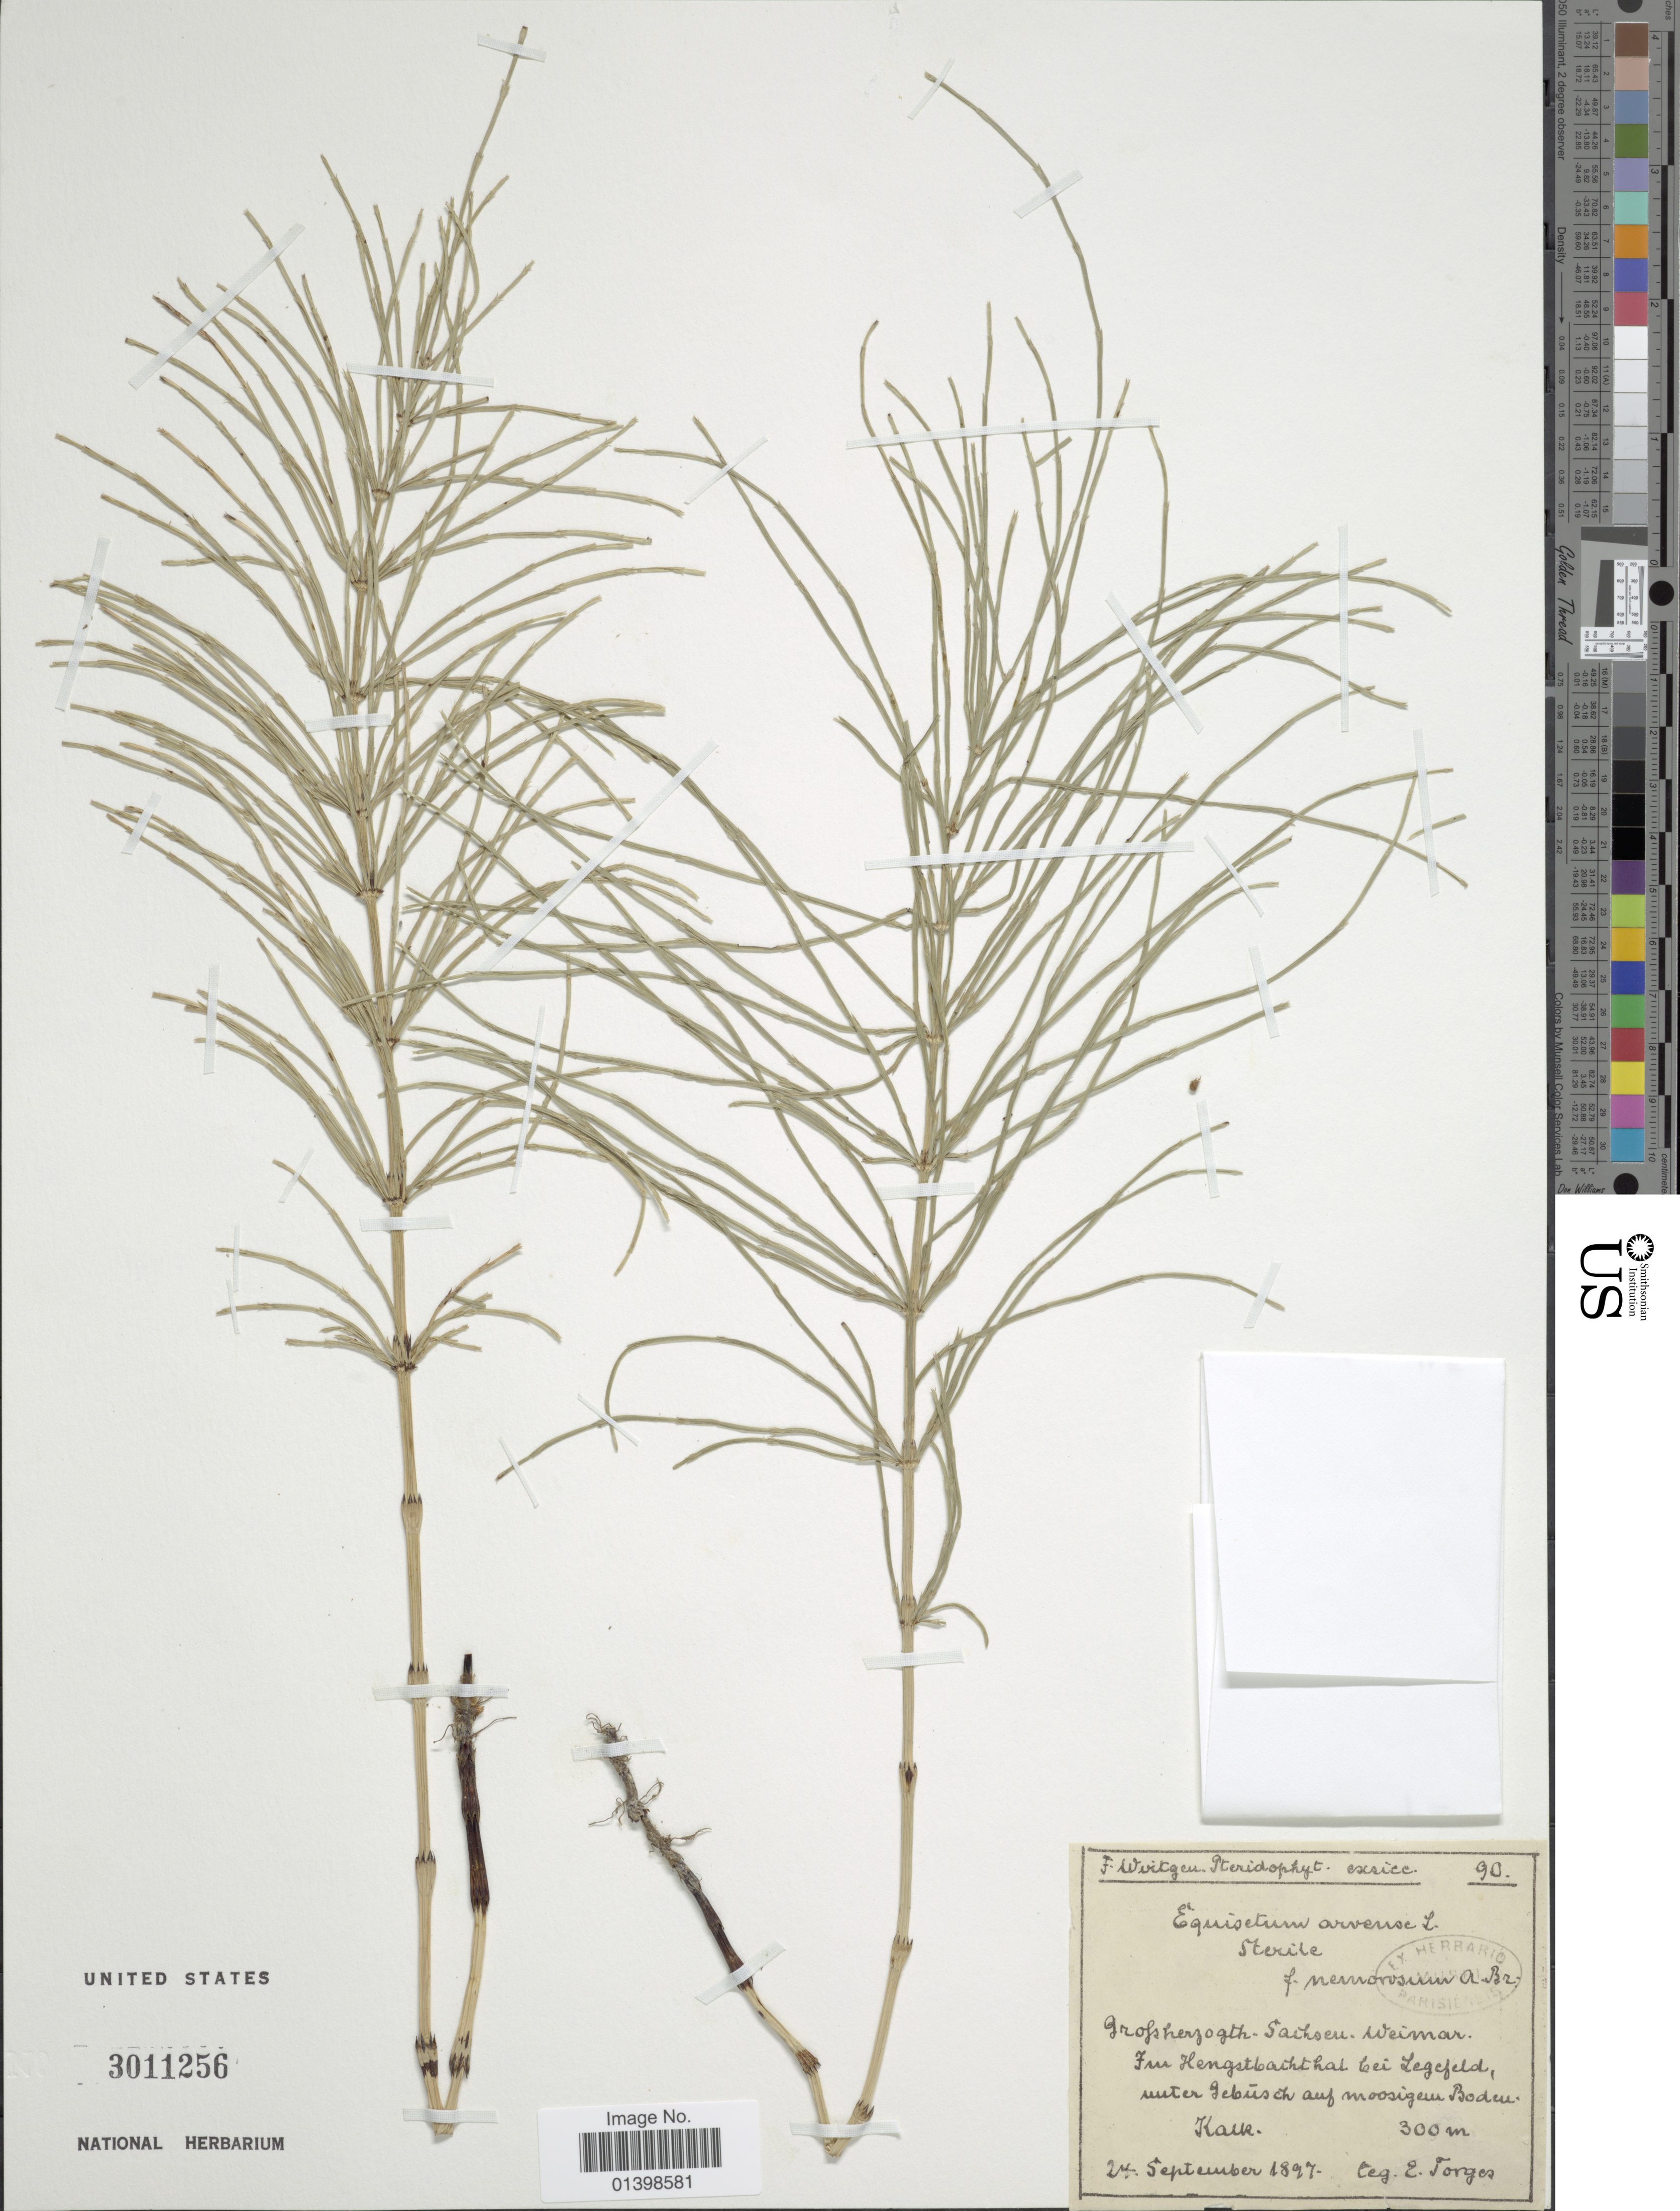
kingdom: Plantae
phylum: Tracheophyta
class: Polypodiopsida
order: Equisetales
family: Equisetaceae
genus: Equisetum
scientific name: Equisetum arvense var. nemorosum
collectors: E. Torges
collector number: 90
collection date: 1897-09-24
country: Germany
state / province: Sachsen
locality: Grofshezogth - Sachsen - Weimar, im Hengstbachthal bei Legefeld [interpreted]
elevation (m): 300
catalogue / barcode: US 3011256